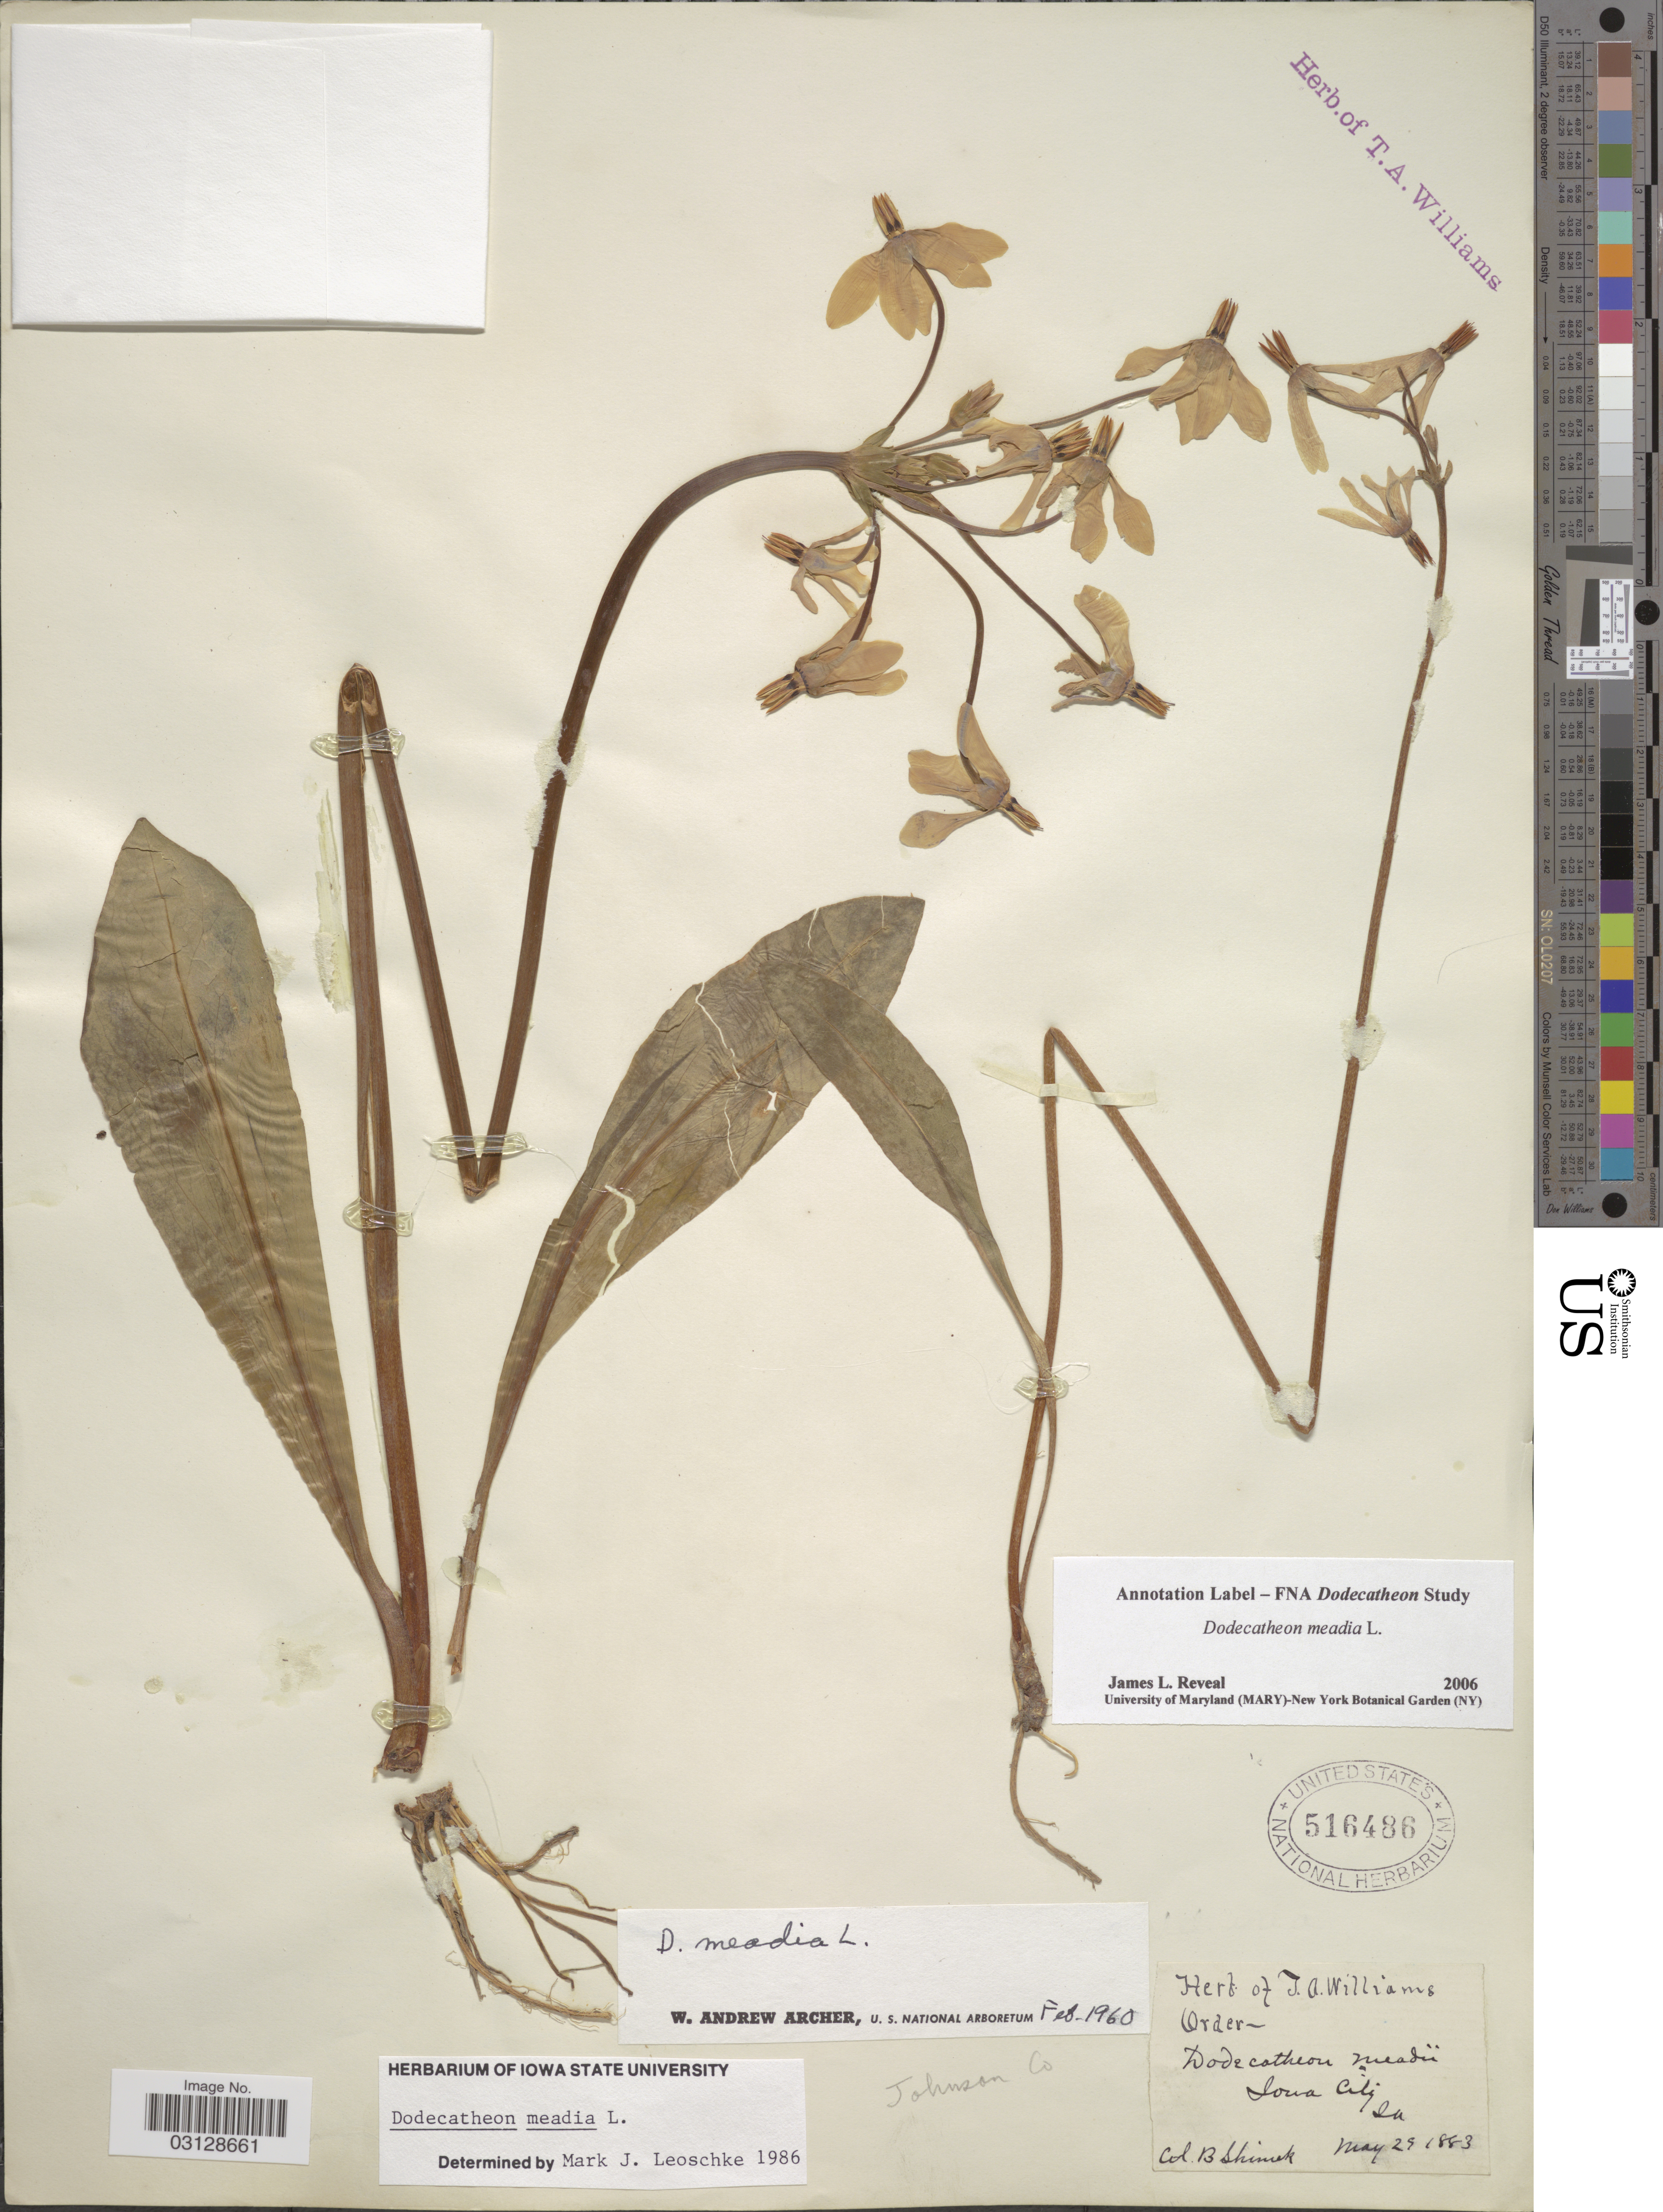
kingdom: Plantae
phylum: Tracheophyta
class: Magnoliopsida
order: Ericales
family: Primulaceae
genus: Dodecatheon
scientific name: Dodecatheon meadia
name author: L.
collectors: B. Shimek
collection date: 1883-05-29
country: United States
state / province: Iowa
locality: Iowa City. Johnson County.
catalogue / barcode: US 516486